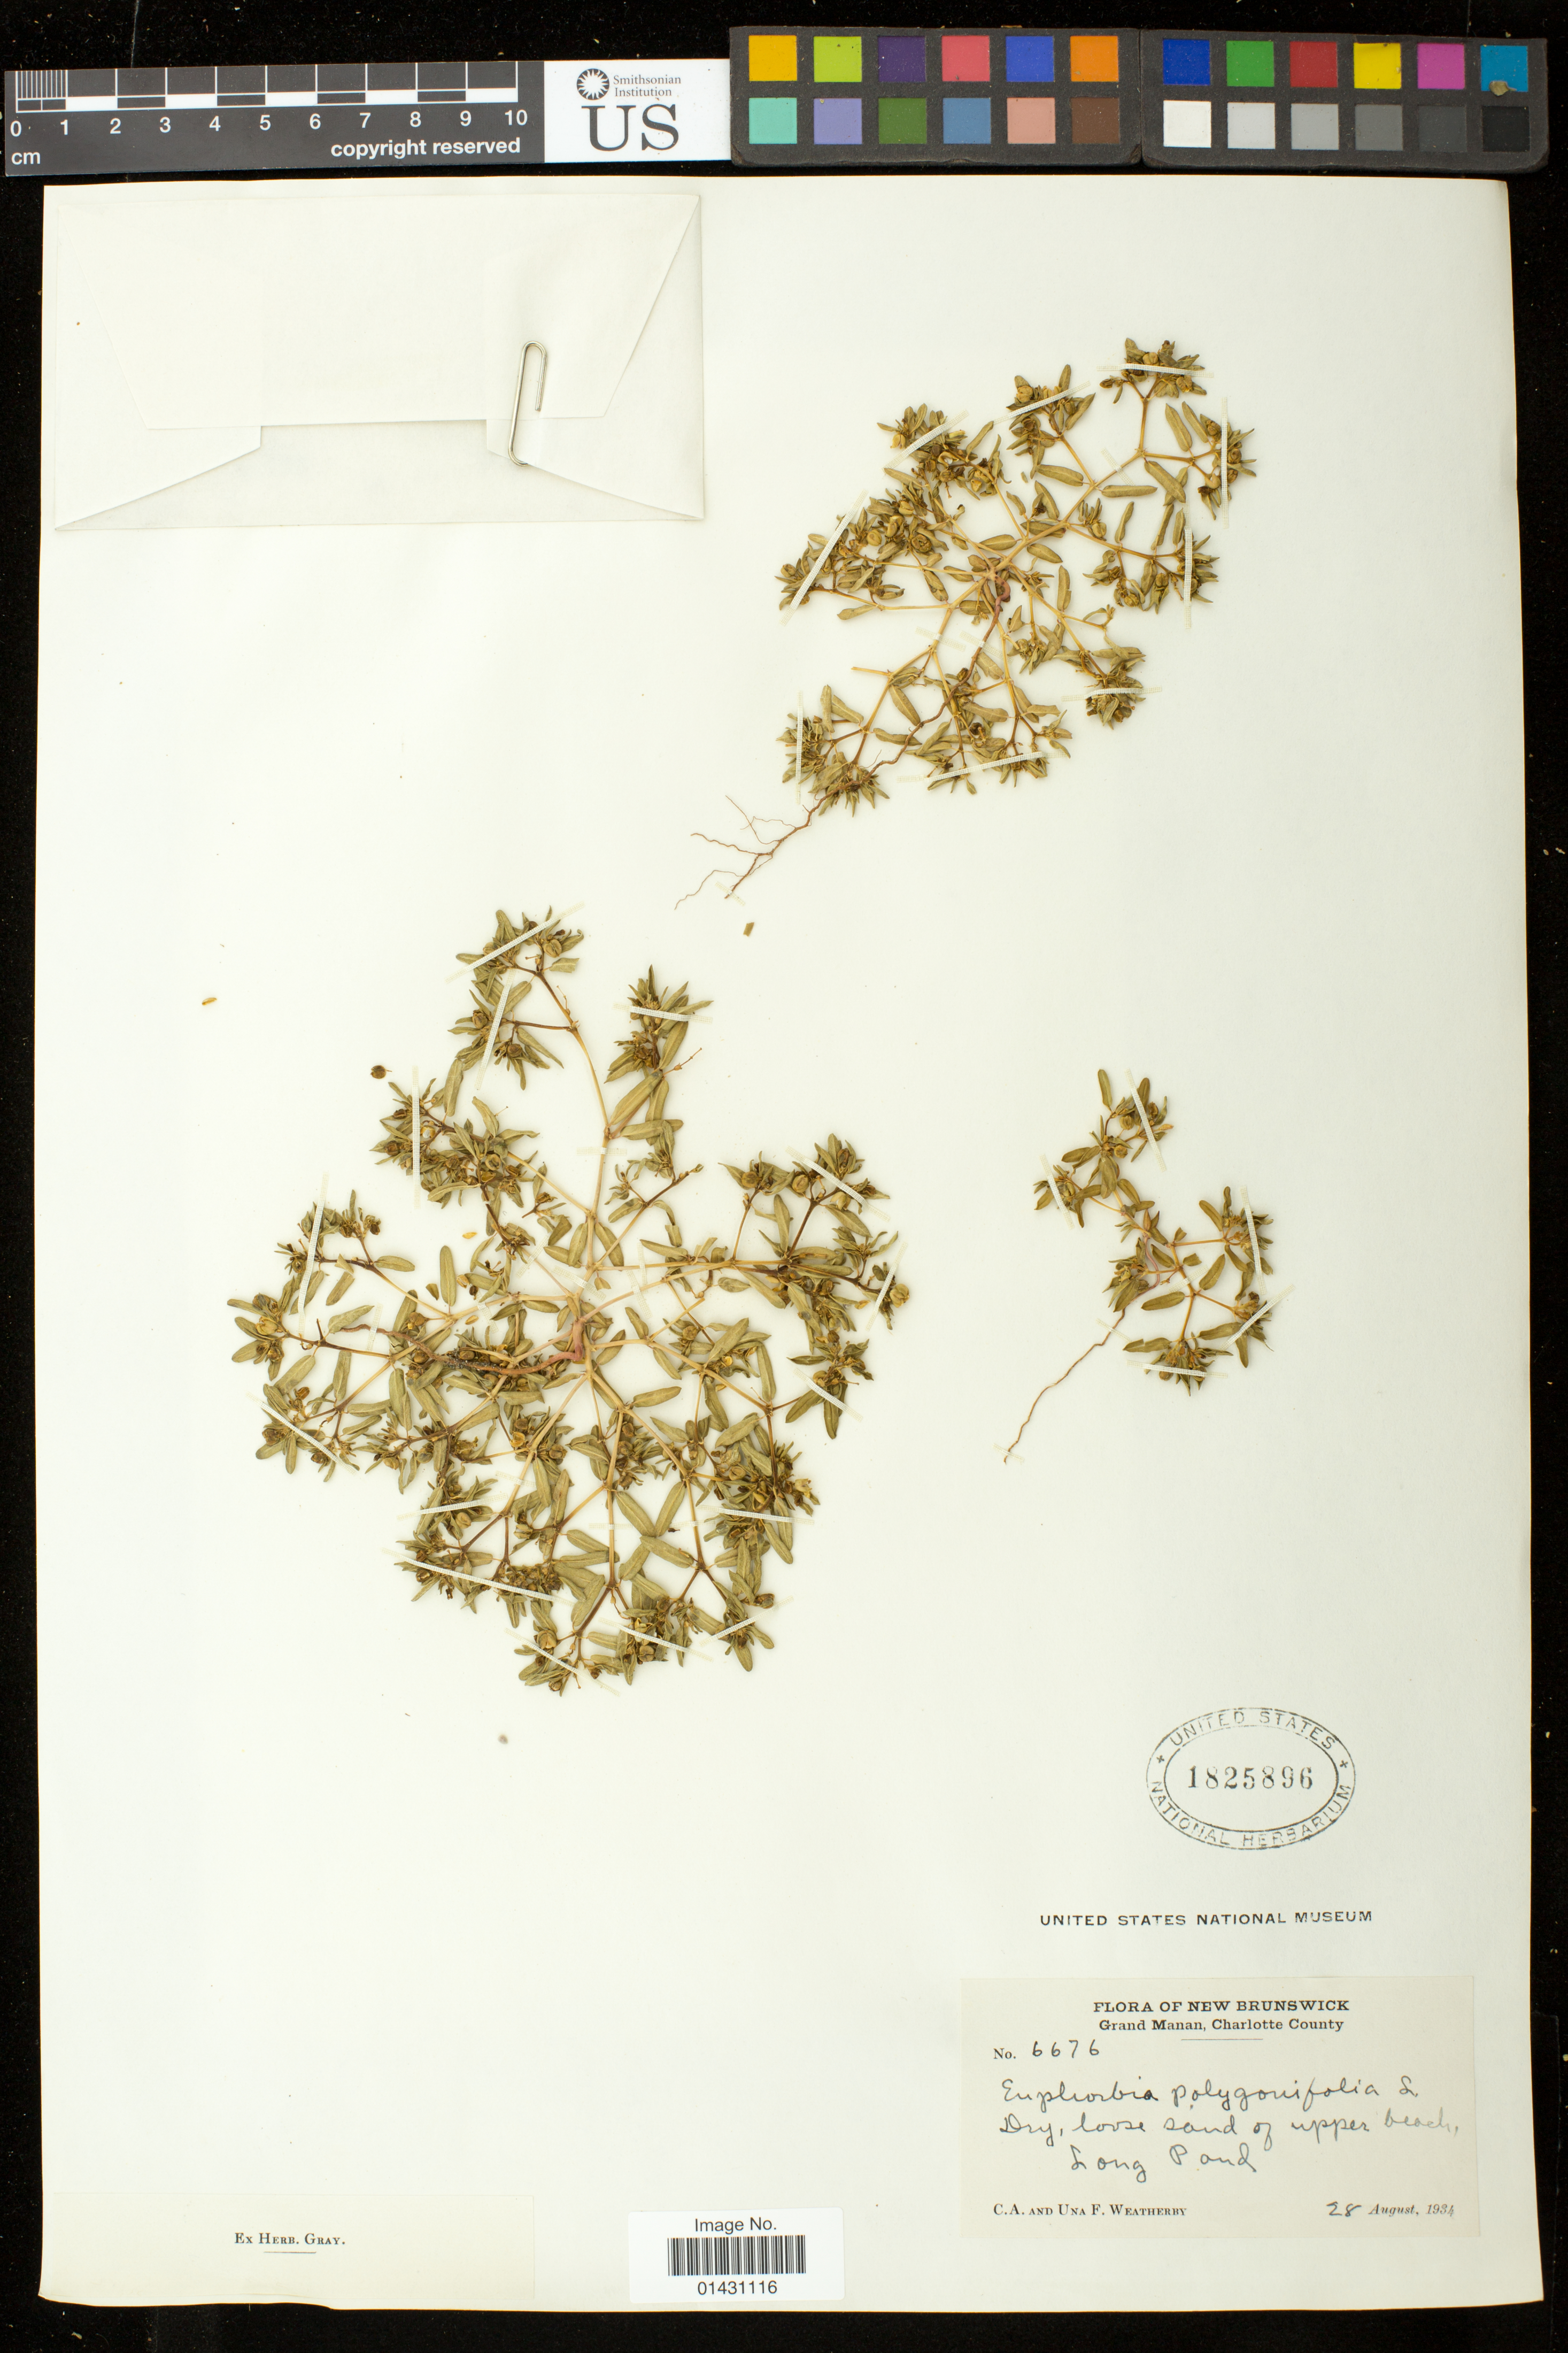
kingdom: Plantae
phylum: Tracheophyta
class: Magnoliopsida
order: Malpighiales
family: Euphorbiaceae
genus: Euphorbia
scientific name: Euphorbia polygonifolia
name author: L.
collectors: C. A. Weatherby & U. Weatherby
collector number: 6676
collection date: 1934-08-28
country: Canada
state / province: New Brunswick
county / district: Charlotte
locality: Grand Manan; Long Pond.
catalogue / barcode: US 1825896